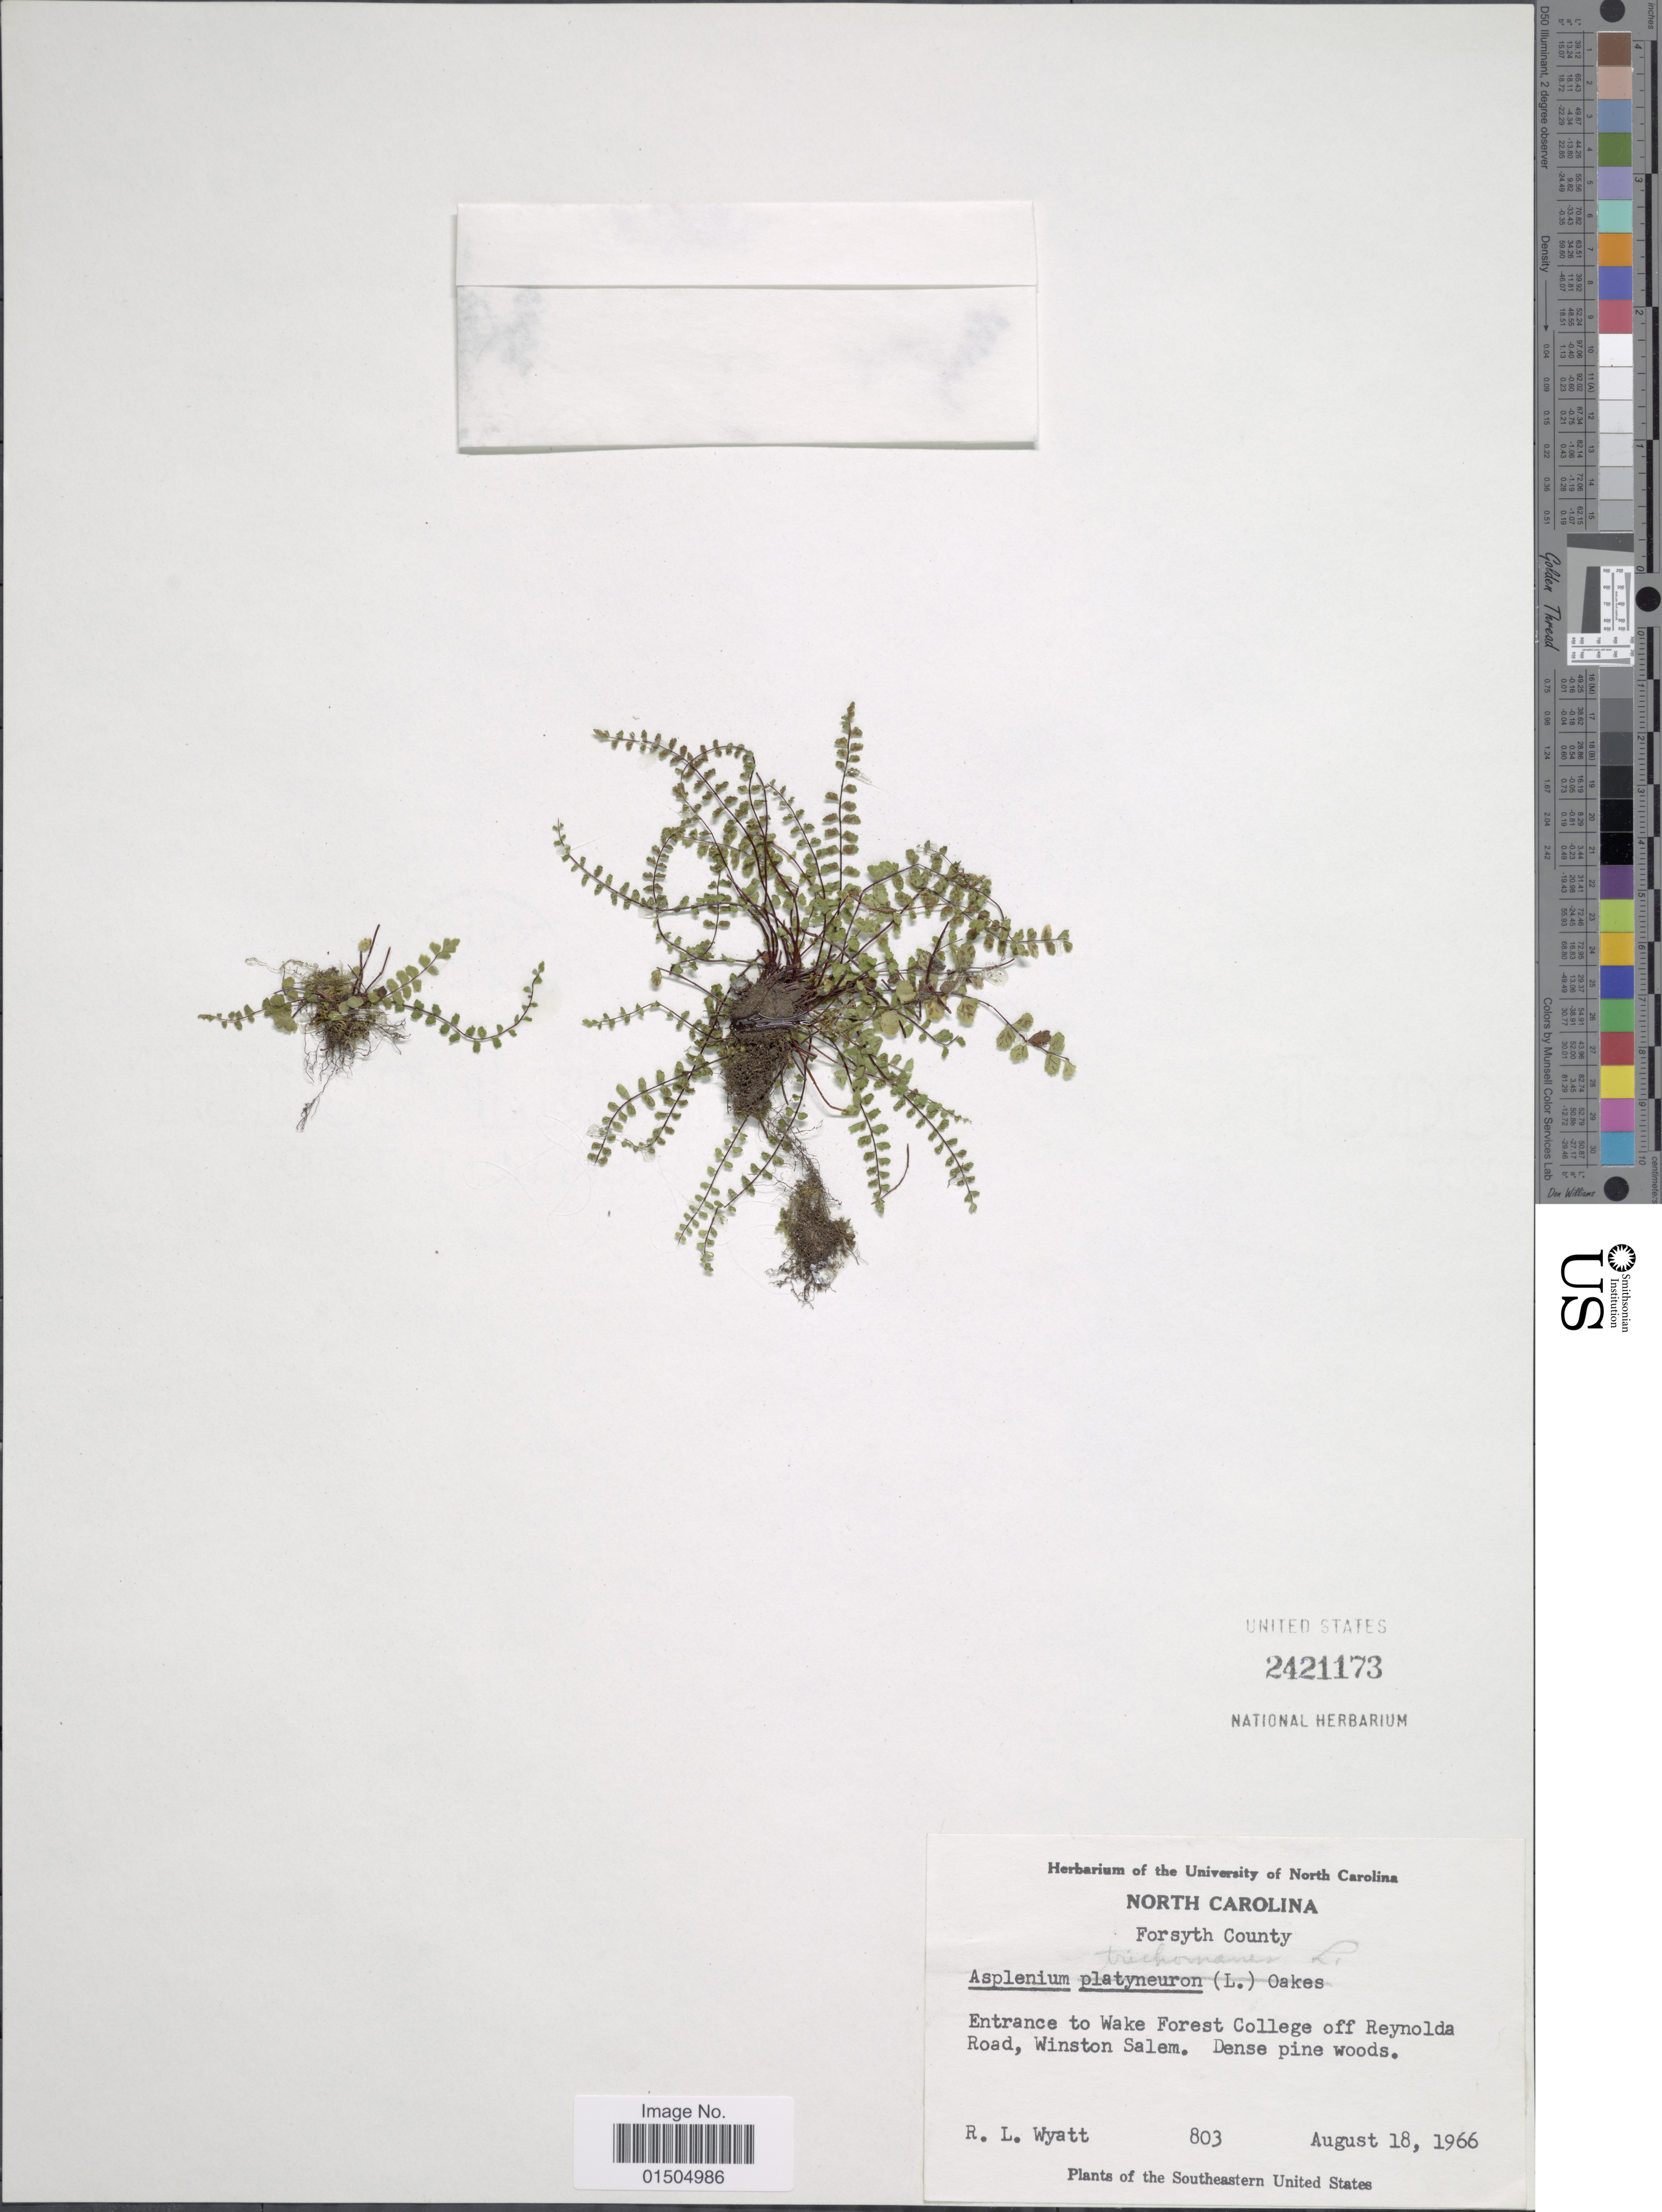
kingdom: Plantae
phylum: Tracheophyta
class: Polypodiopsida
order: Polypodiales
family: Aspleniaceae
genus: Asplenium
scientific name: Asplenium trichomanes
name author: L.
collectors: R. Wyatt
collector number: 803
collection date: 1966-08-18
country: United States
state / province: North Carolina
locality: Forsyth County. Entrance to Wake Forest College off Reynolda Road, Winston Salem. Southeastern United States.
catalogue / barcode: US 2421173